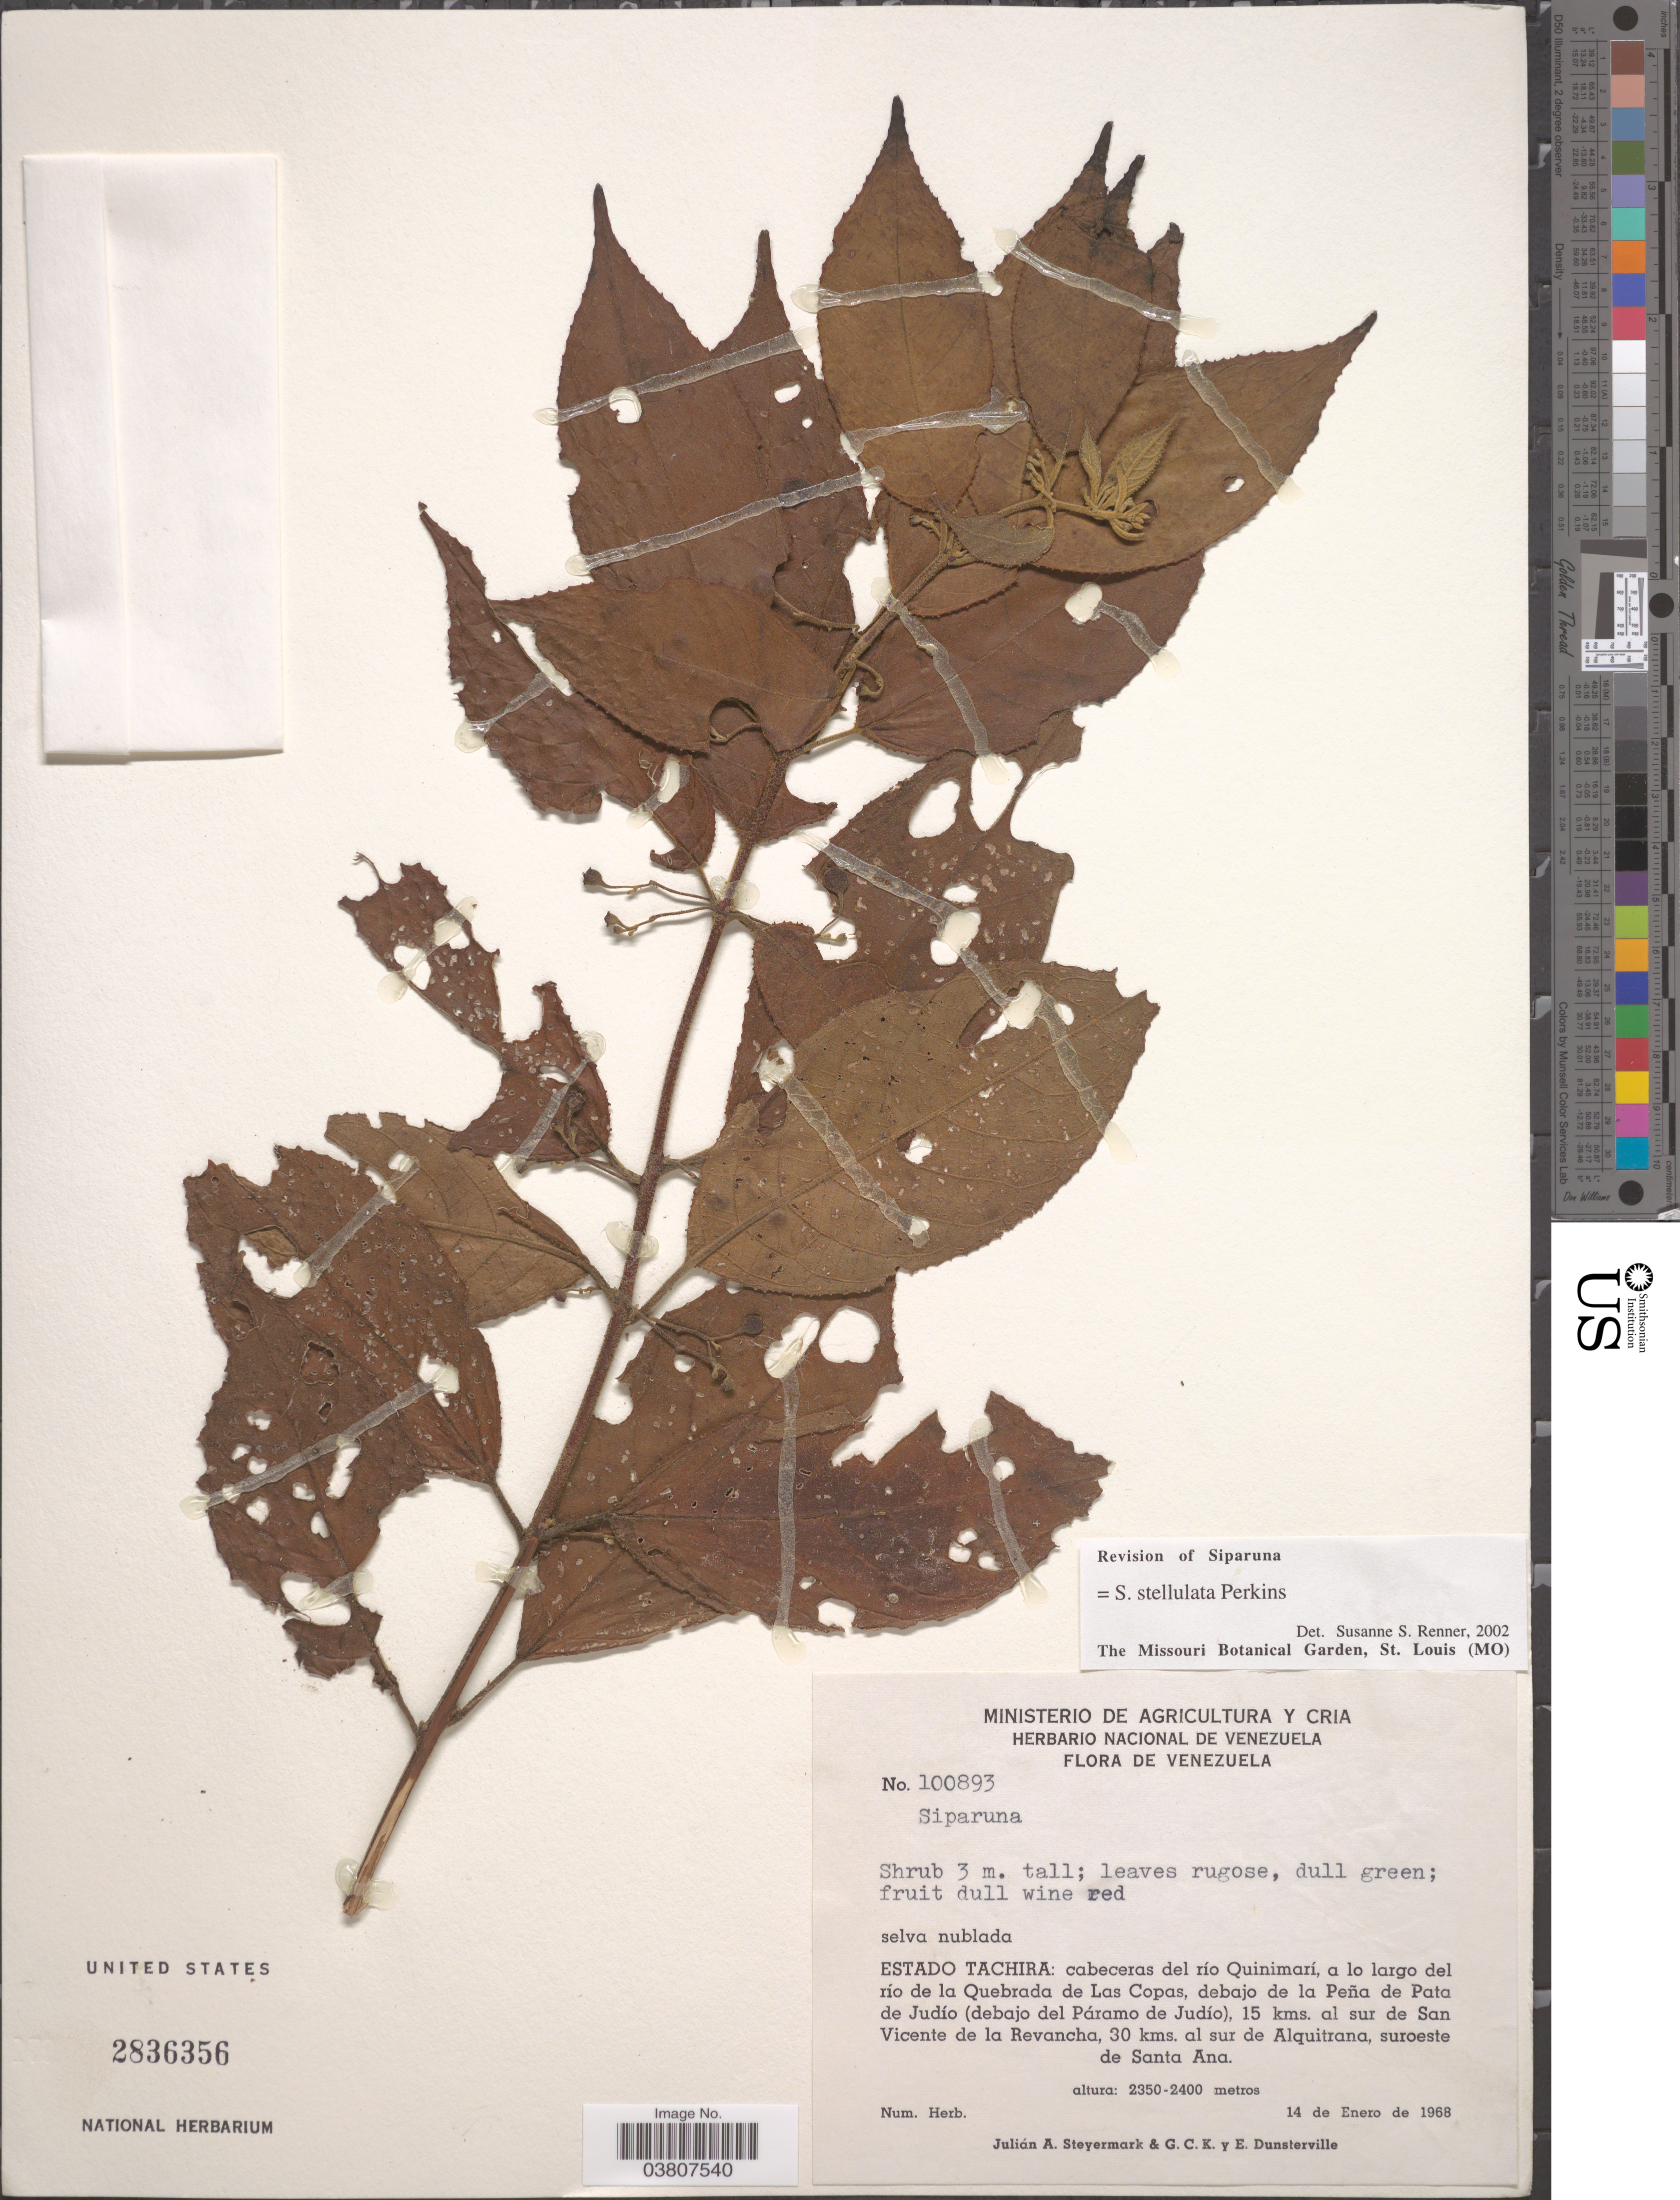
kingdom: Plantae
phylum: Tracheophyta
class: Magnoliopsida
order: Laurales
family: Siparunaceae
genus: Siparuna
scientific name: Siparuna stellulata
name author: Perkins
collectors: J. Steyermark, G. C. K. Dunsterville & E. Dunsterville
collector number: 100893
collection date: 1968-01-14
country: Venezuela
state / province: Tachira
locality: Cabeceras del río Quinimarí, a lo largo del río de la Quebrada de Las Copas, debajo de La Peña de Pata de Judío (debajo del Páramo de Judío), 15 kms. al sur de San Vicente de la Revancha, 30 kms. al sur de Alquitrana, suroeste de Santa Ana.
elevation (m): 2350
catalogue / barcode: US 2836356